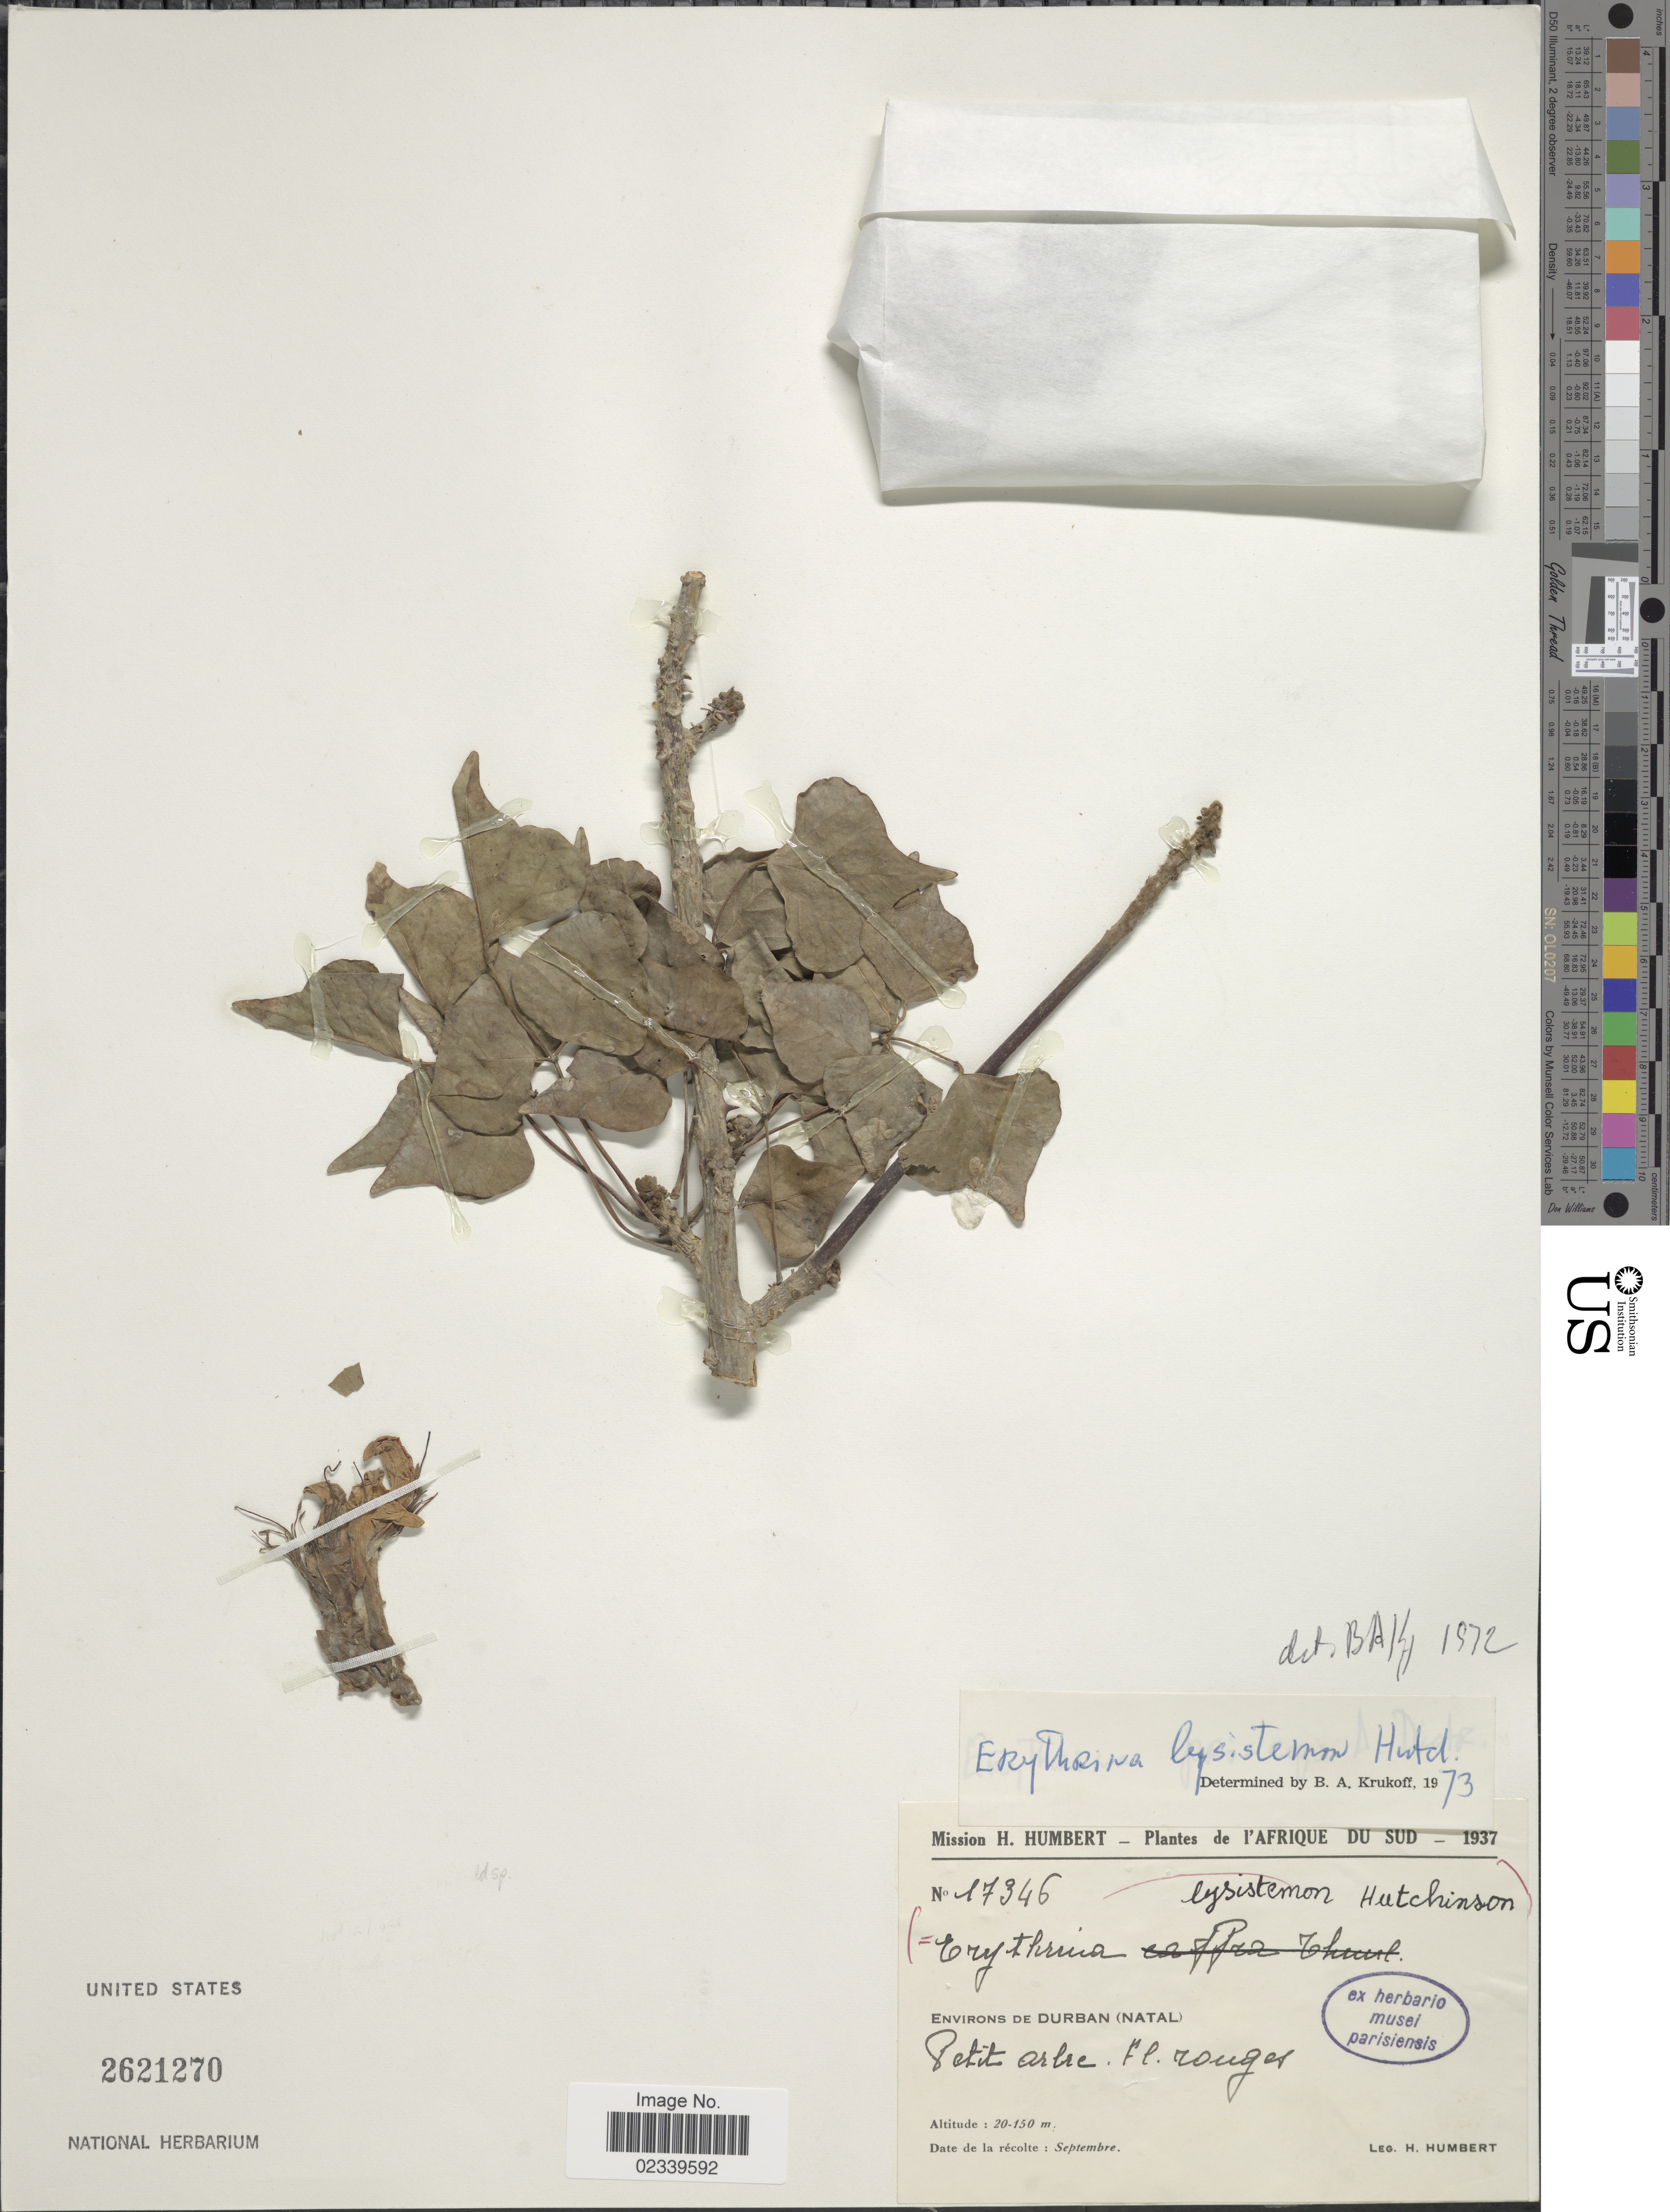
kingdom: Plantae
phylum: Tracheophyta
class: Magnoliopsida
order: Fabales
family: Fabaceae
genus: Erythrina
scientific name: Erythrina lysistemon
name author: Hutch.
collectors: H. Humbert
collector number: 17346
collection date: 1937-09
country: South Africa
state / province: KwaZulu-Natal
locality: Environs de Durban (Natal) Petit Arbre, fl. rouges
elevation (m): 20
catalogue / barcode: US 2621270